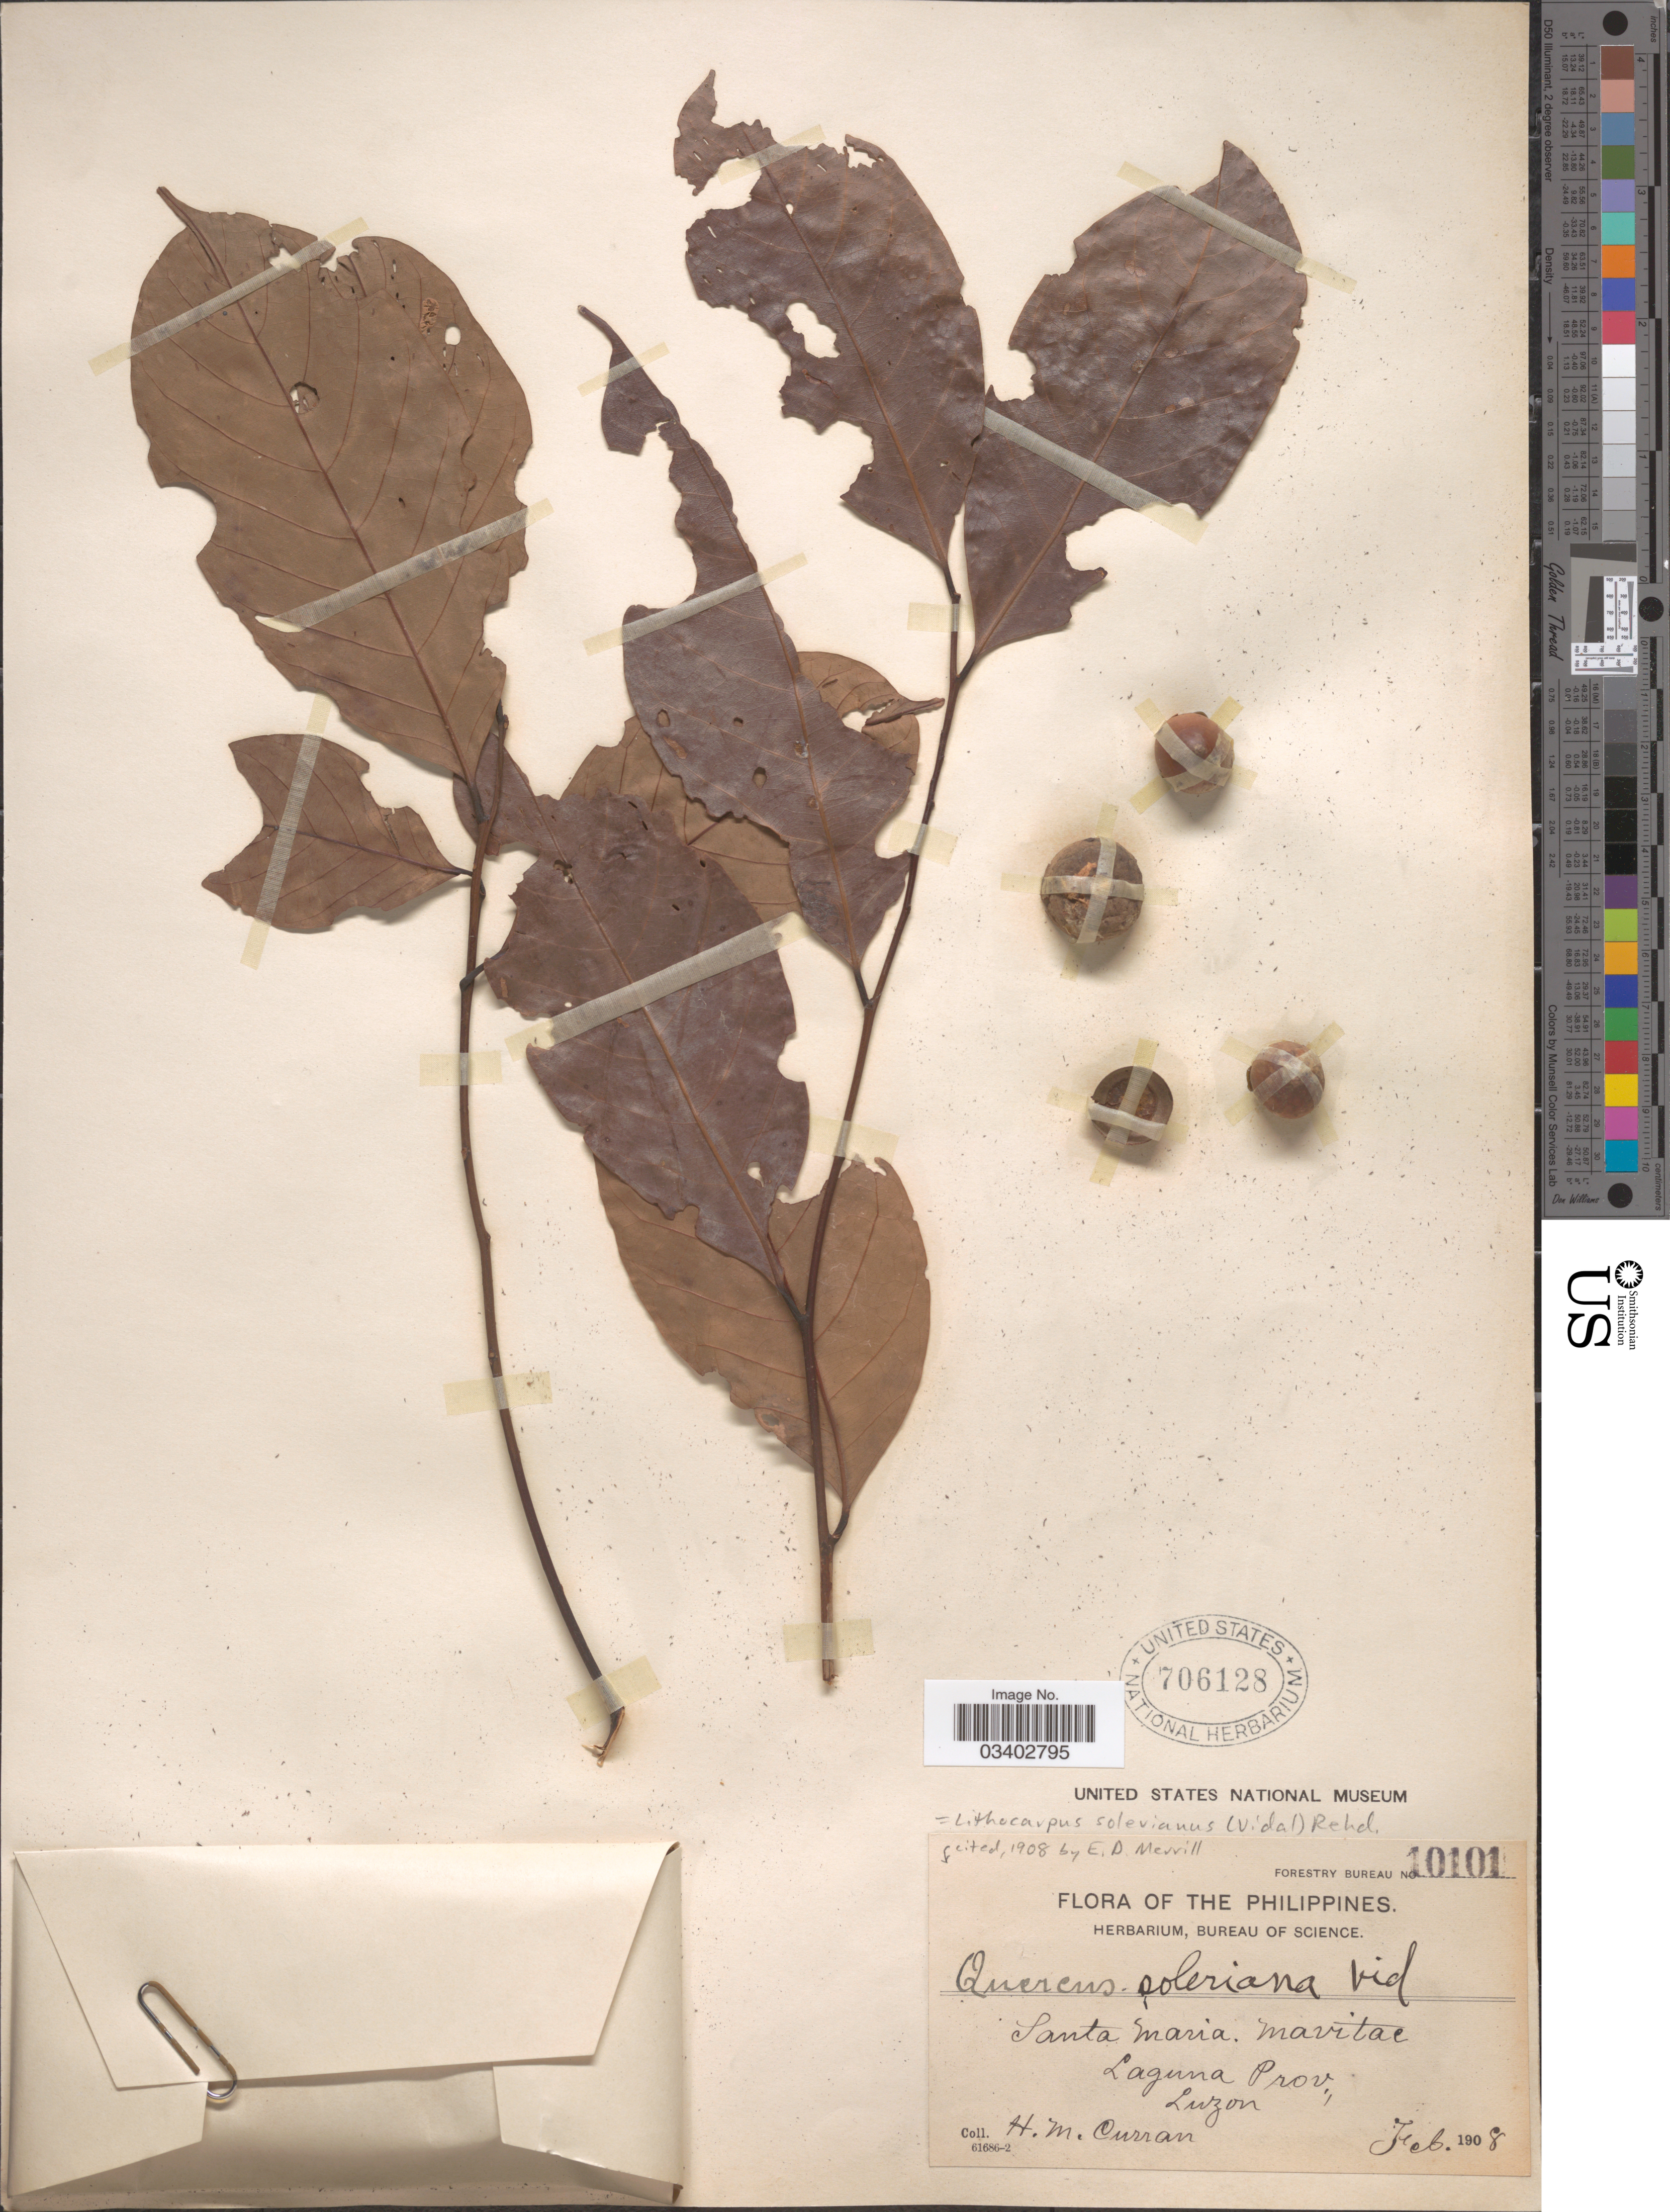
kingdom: Plantae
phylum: Tracheophyta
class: Magnoliopsida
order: Fagales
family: Fagaceae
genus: Lithocarpus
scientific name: Lithocarpus solerianus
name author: (Vidal) Rehder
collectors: H. M. Curran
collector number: Forestry Bureau 10101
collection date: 1908-02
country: Philippines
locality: Santa Maria. Mavitae. Laguna Prov., Luzon.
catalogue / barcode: US 706128